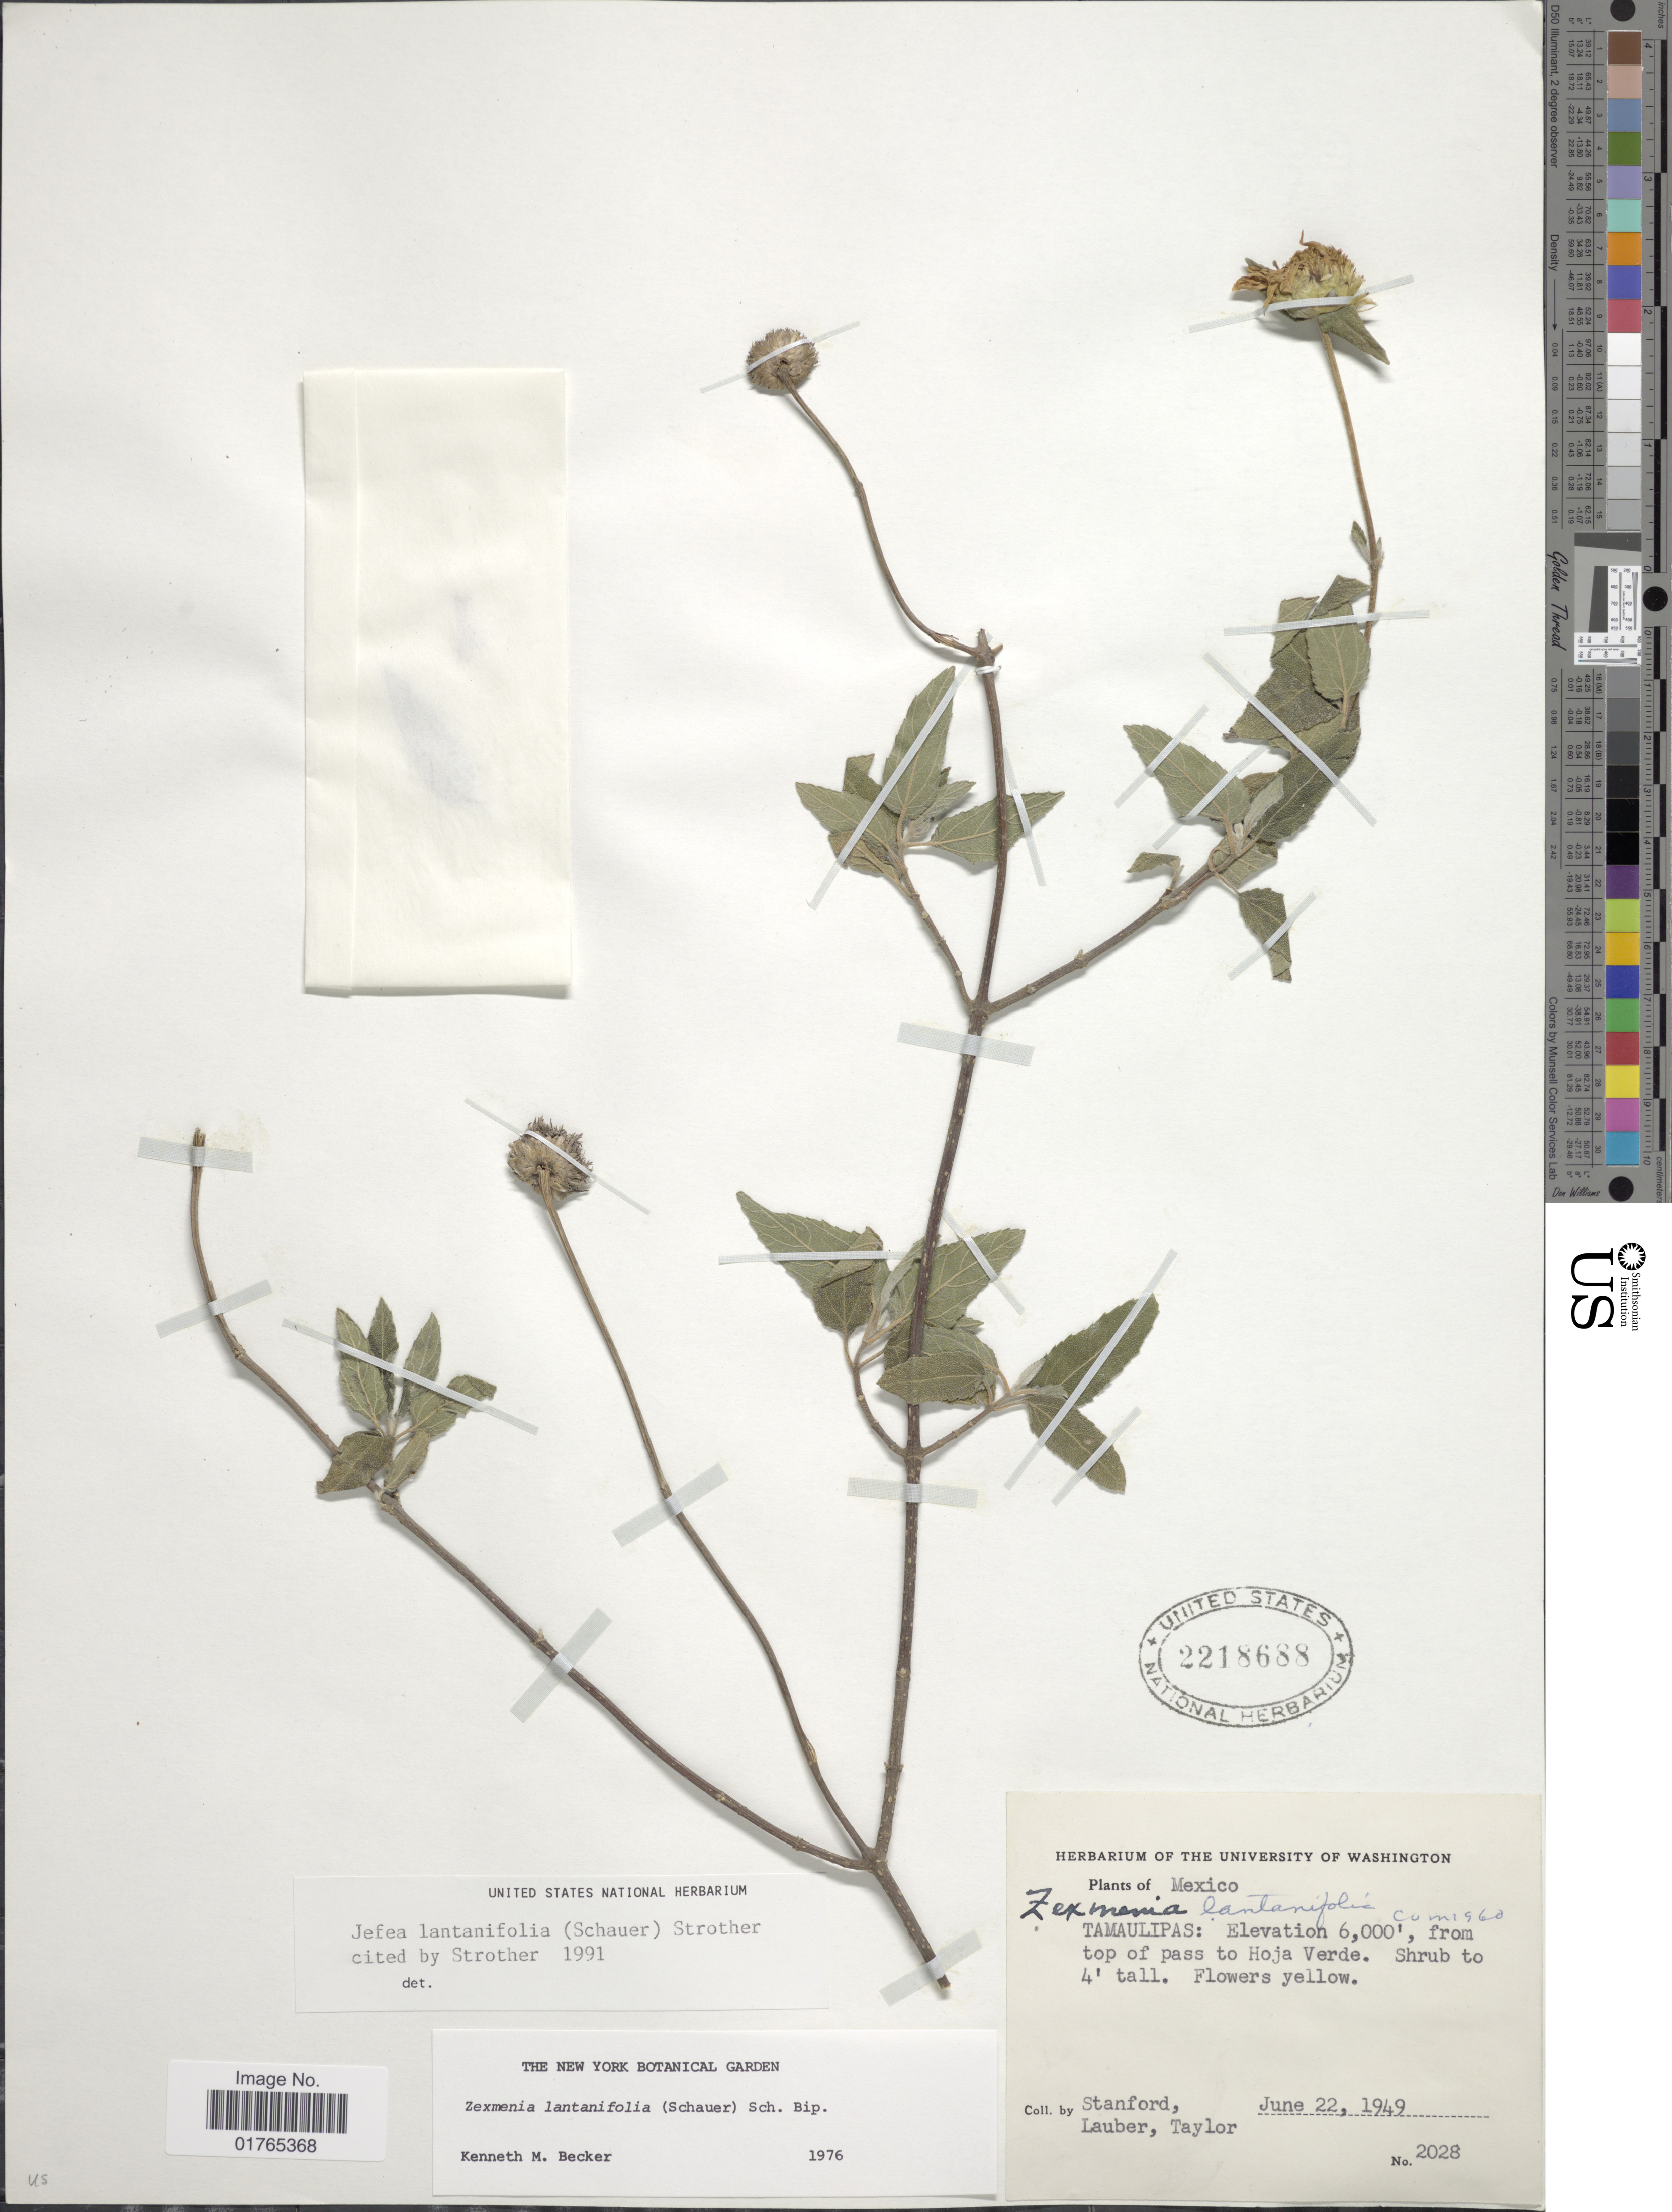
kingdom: Plantae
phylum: Tracheophyta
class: Magnoliopsida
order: Asterales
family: Asteraceae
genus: Jefea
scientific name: Jefea lantanifolia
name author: (S. Schauer) Strother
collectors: -. Stanford, Lauber, -- & -- Taylor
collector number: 2028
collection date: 1949-06-22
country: Mexico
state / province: Tamaulipas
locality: From top of pass to Hoja Verde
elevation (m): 1829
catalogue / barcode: US 2218688